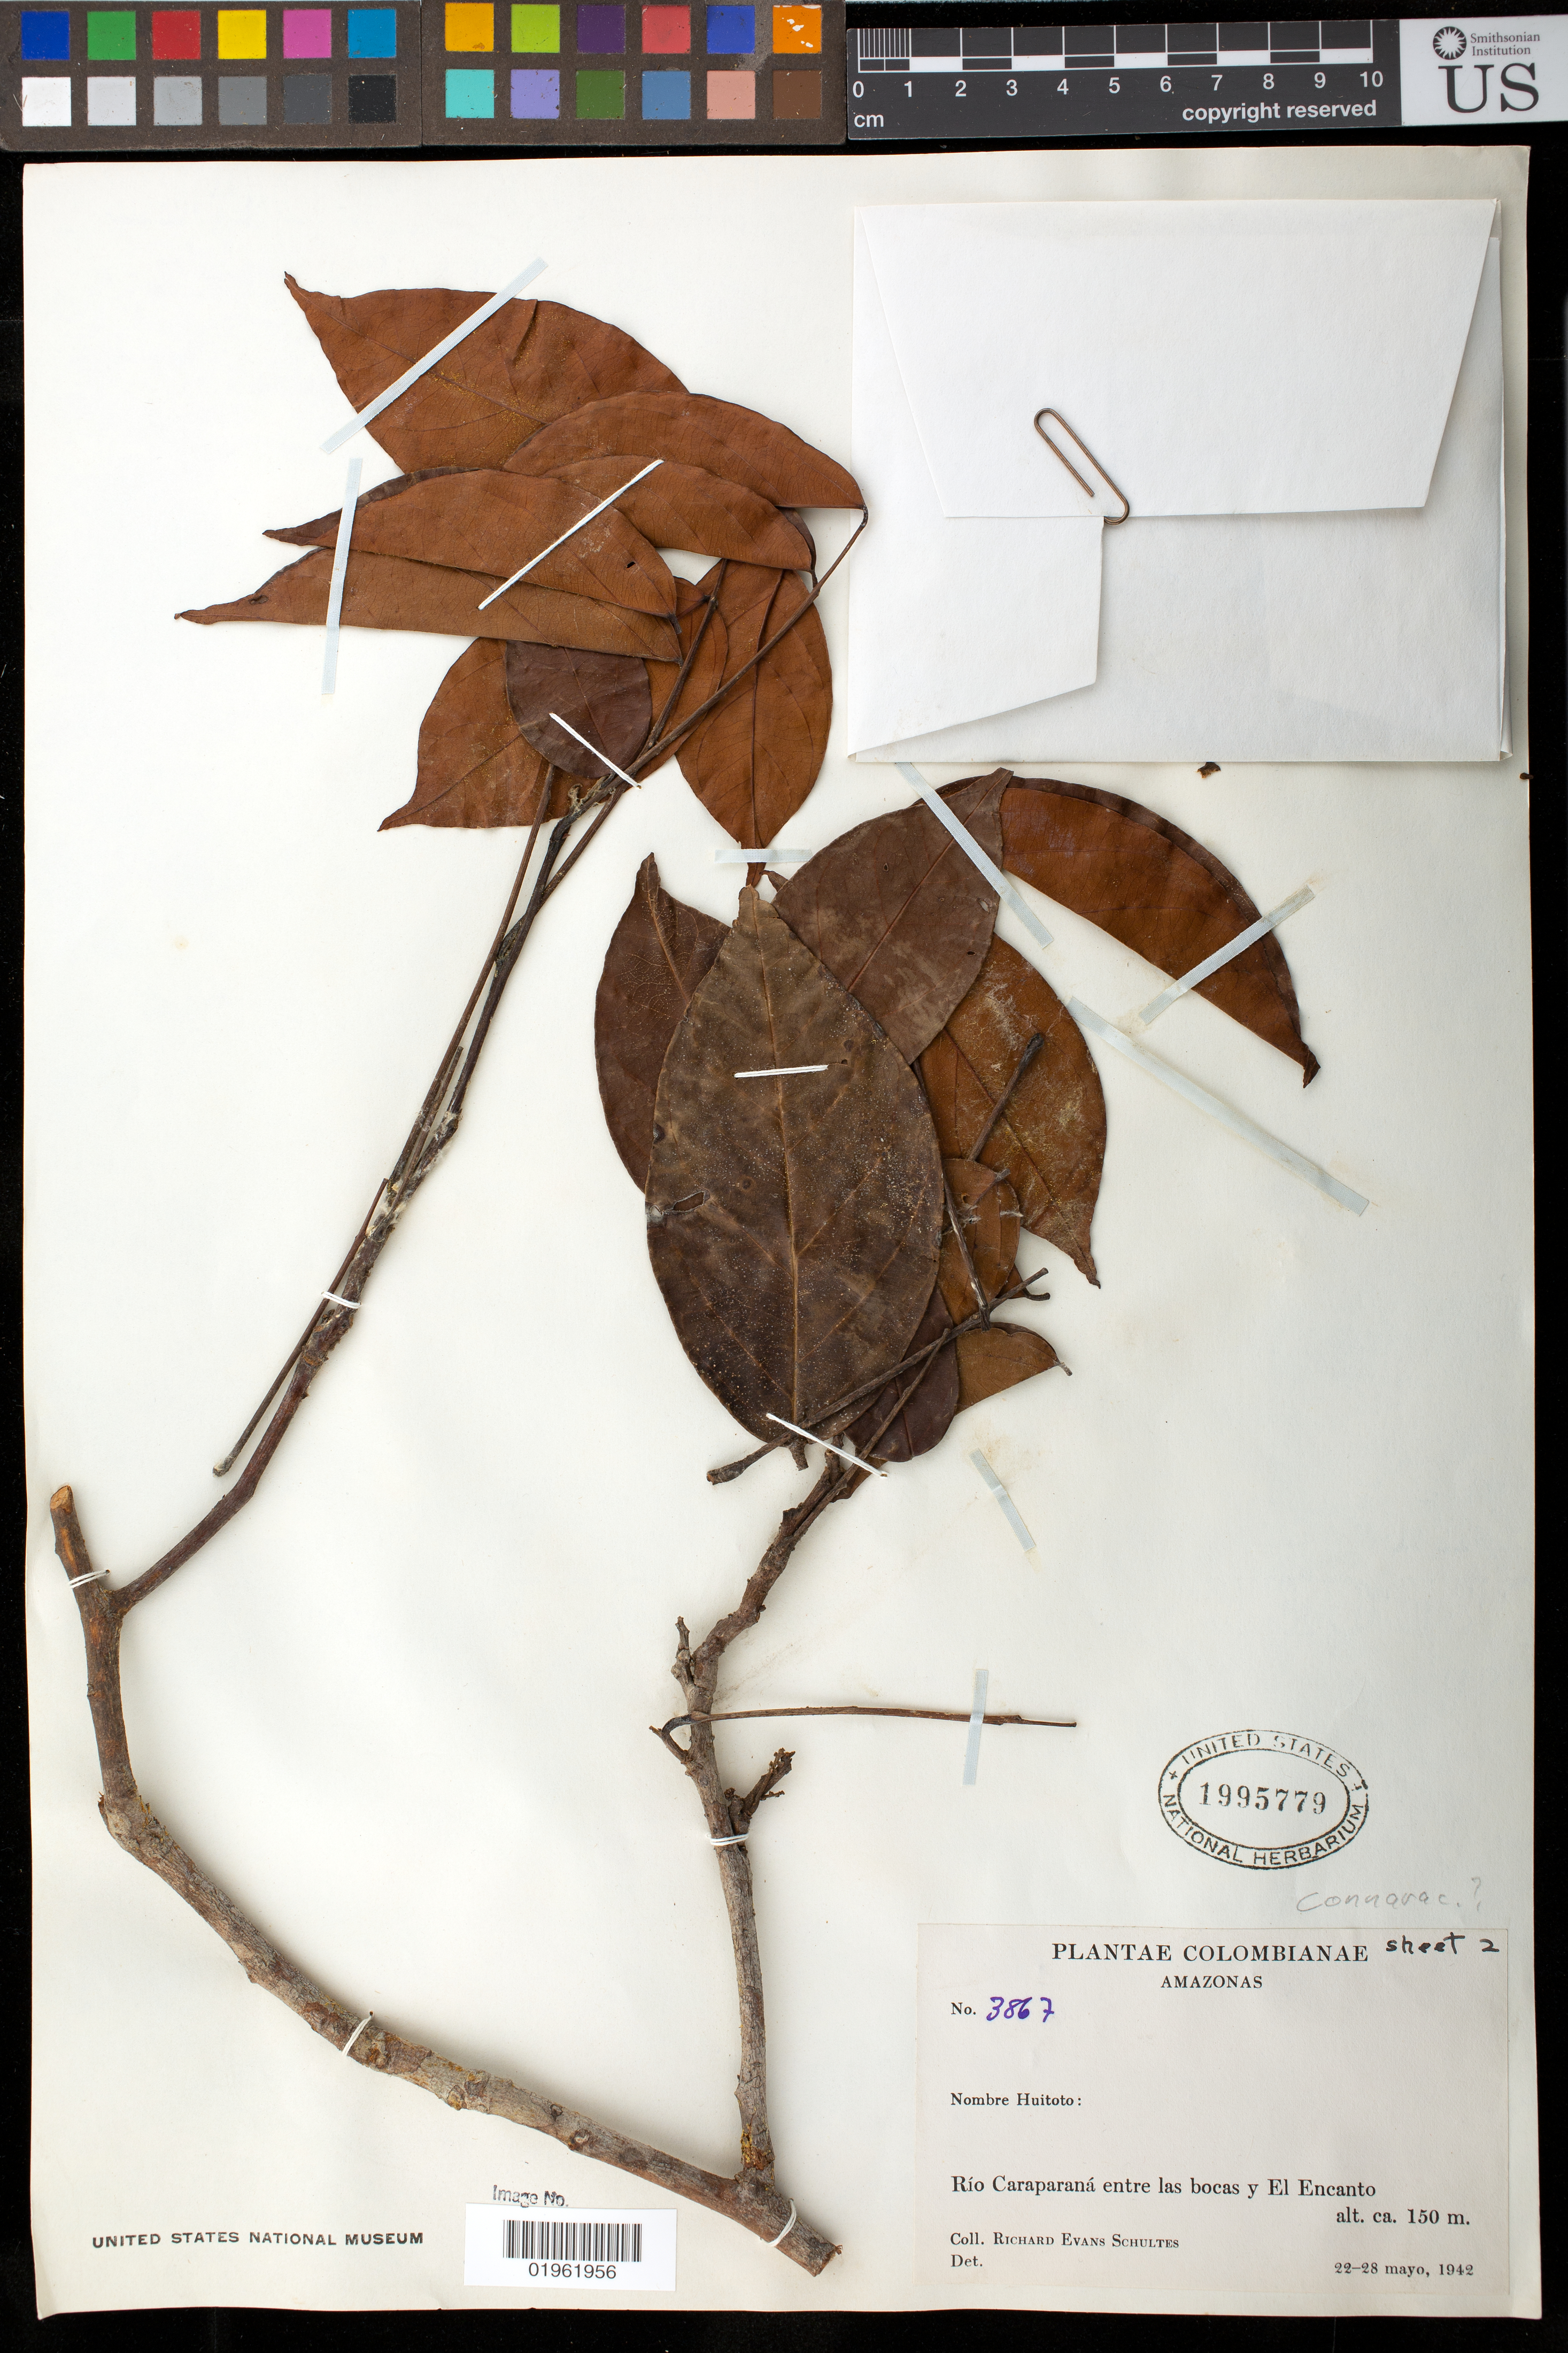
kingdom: Plantae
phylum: Tracheophyta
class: Magnoliopsida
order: Oxalidales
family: Connaraceae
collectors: R. E. Schultes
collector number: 3867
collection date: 1942-05-22/1942-05-28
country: Colombia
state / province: Amazônas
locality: Rio Caraparana entre las bocas y El Encanto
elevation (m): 150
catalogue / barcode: US 1995779